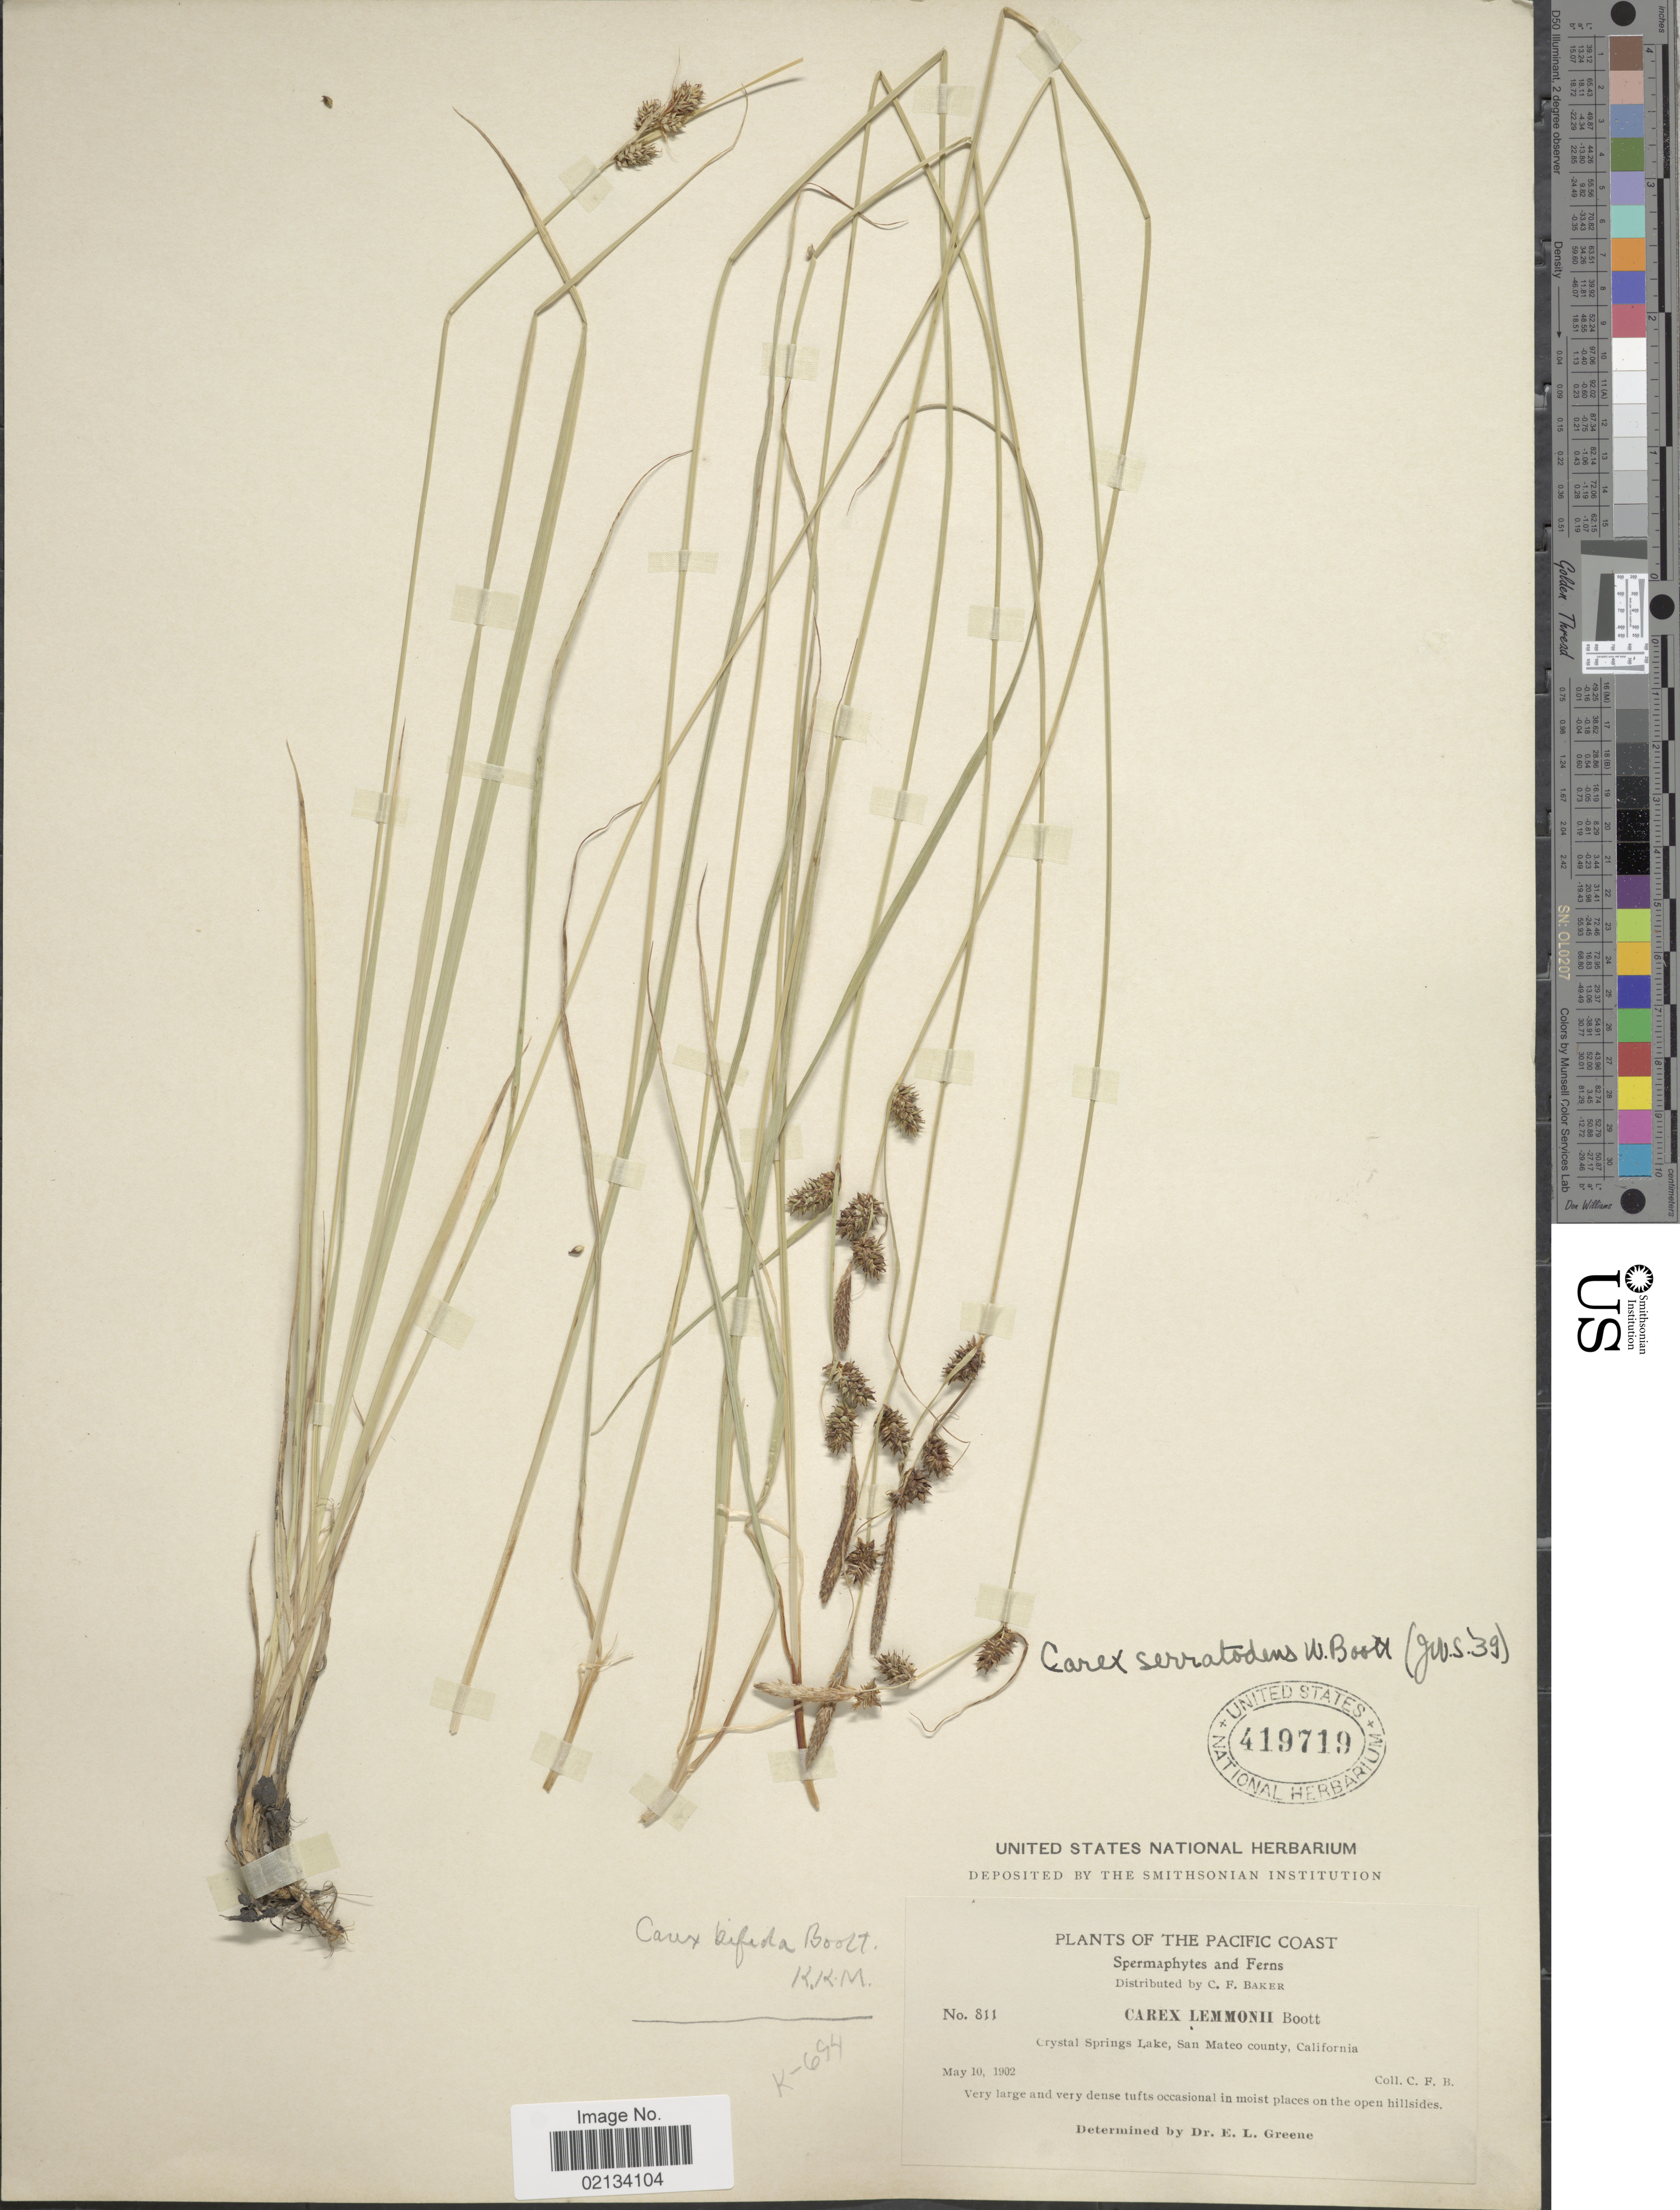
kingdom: Plantae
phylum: Tracheophyta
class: Liliopsida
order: Poales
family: Cyperaceae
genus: Carex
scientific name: Carex serratodens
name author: W. Boott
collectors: C. F. Baker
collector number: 811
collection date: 1902-05-10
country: United States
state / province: California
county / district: San Mateo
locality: The Pacific Coast, Crystal Springs Lake, San Mateo County, on the open hillsides.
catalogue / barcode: US 419719